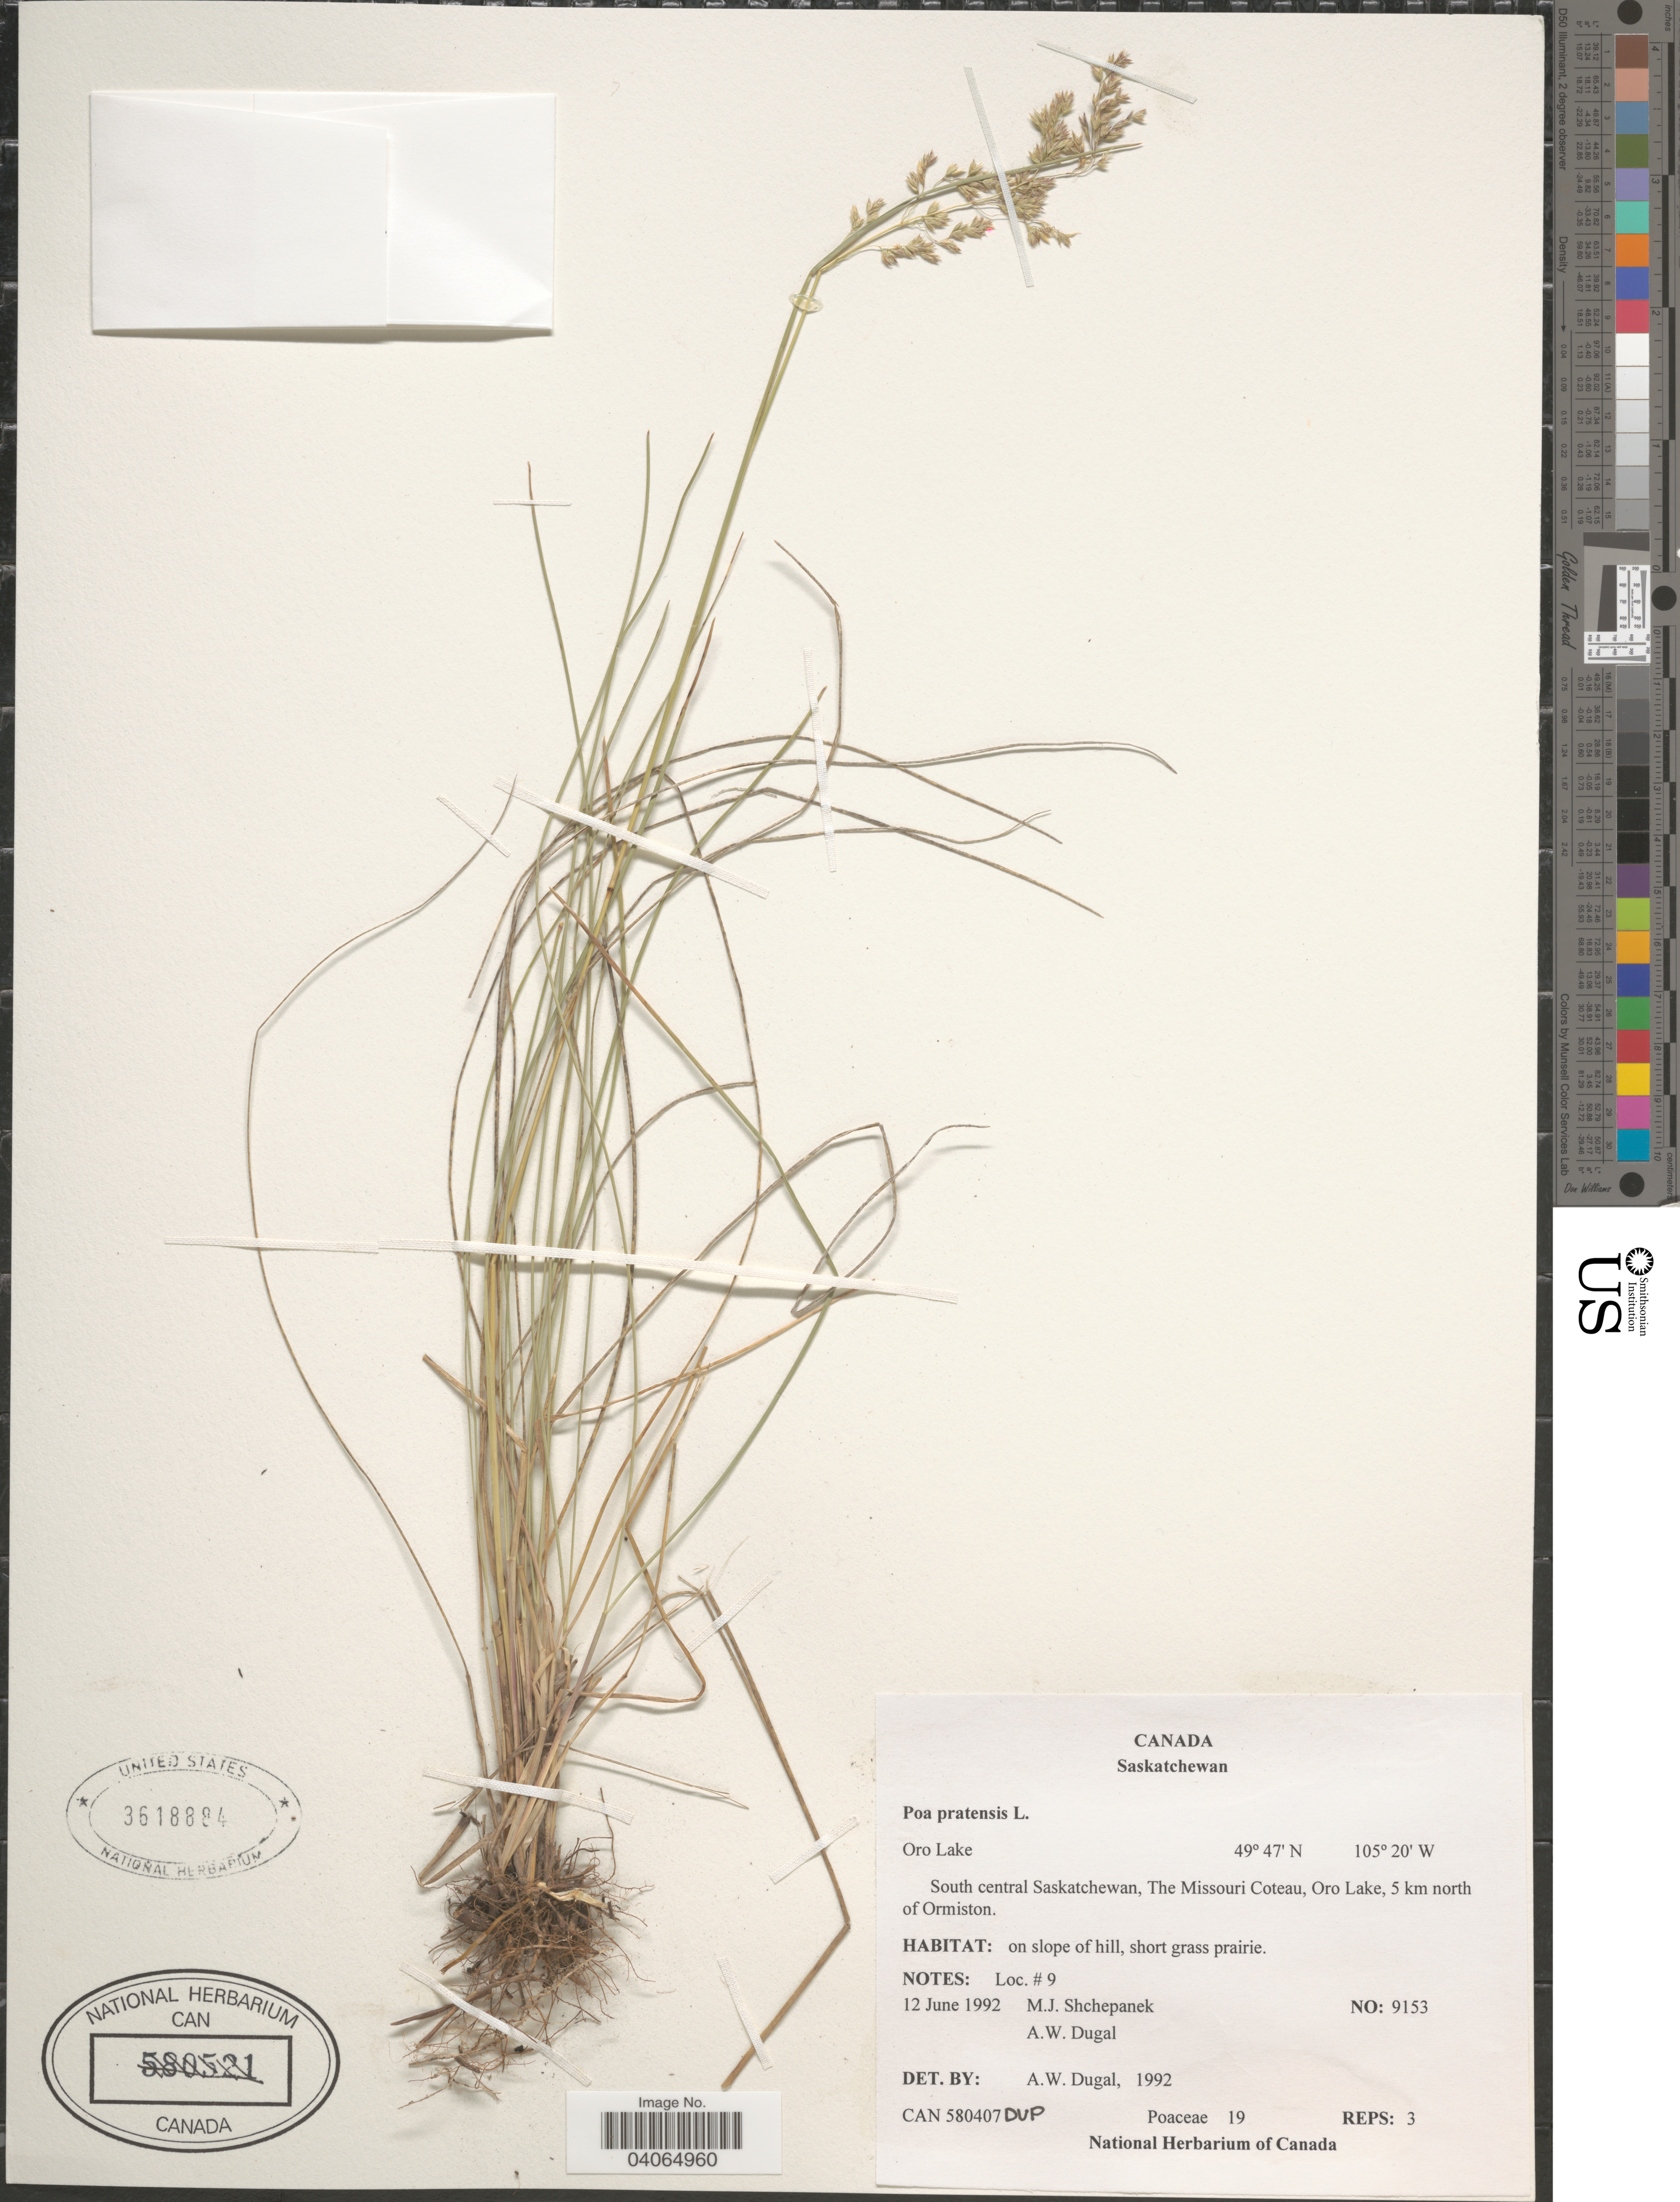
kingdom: Plantae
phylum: Tracheophyta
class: Liliopsida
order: Poales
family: Poaceae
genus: Poa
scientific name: Poa pratensis subsp. angustifolia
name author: (L.) Lej.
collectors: M. Shchepanek & A. Dugal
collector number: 9153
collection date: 1992-06-12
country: Canada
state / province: Saskatchewan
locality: Oro Lake. South central Saskatchewan, The Missouri Coteau, Oro Lake, 5 km north of Ormiston. Loc. #9.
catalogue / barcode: US 3618884